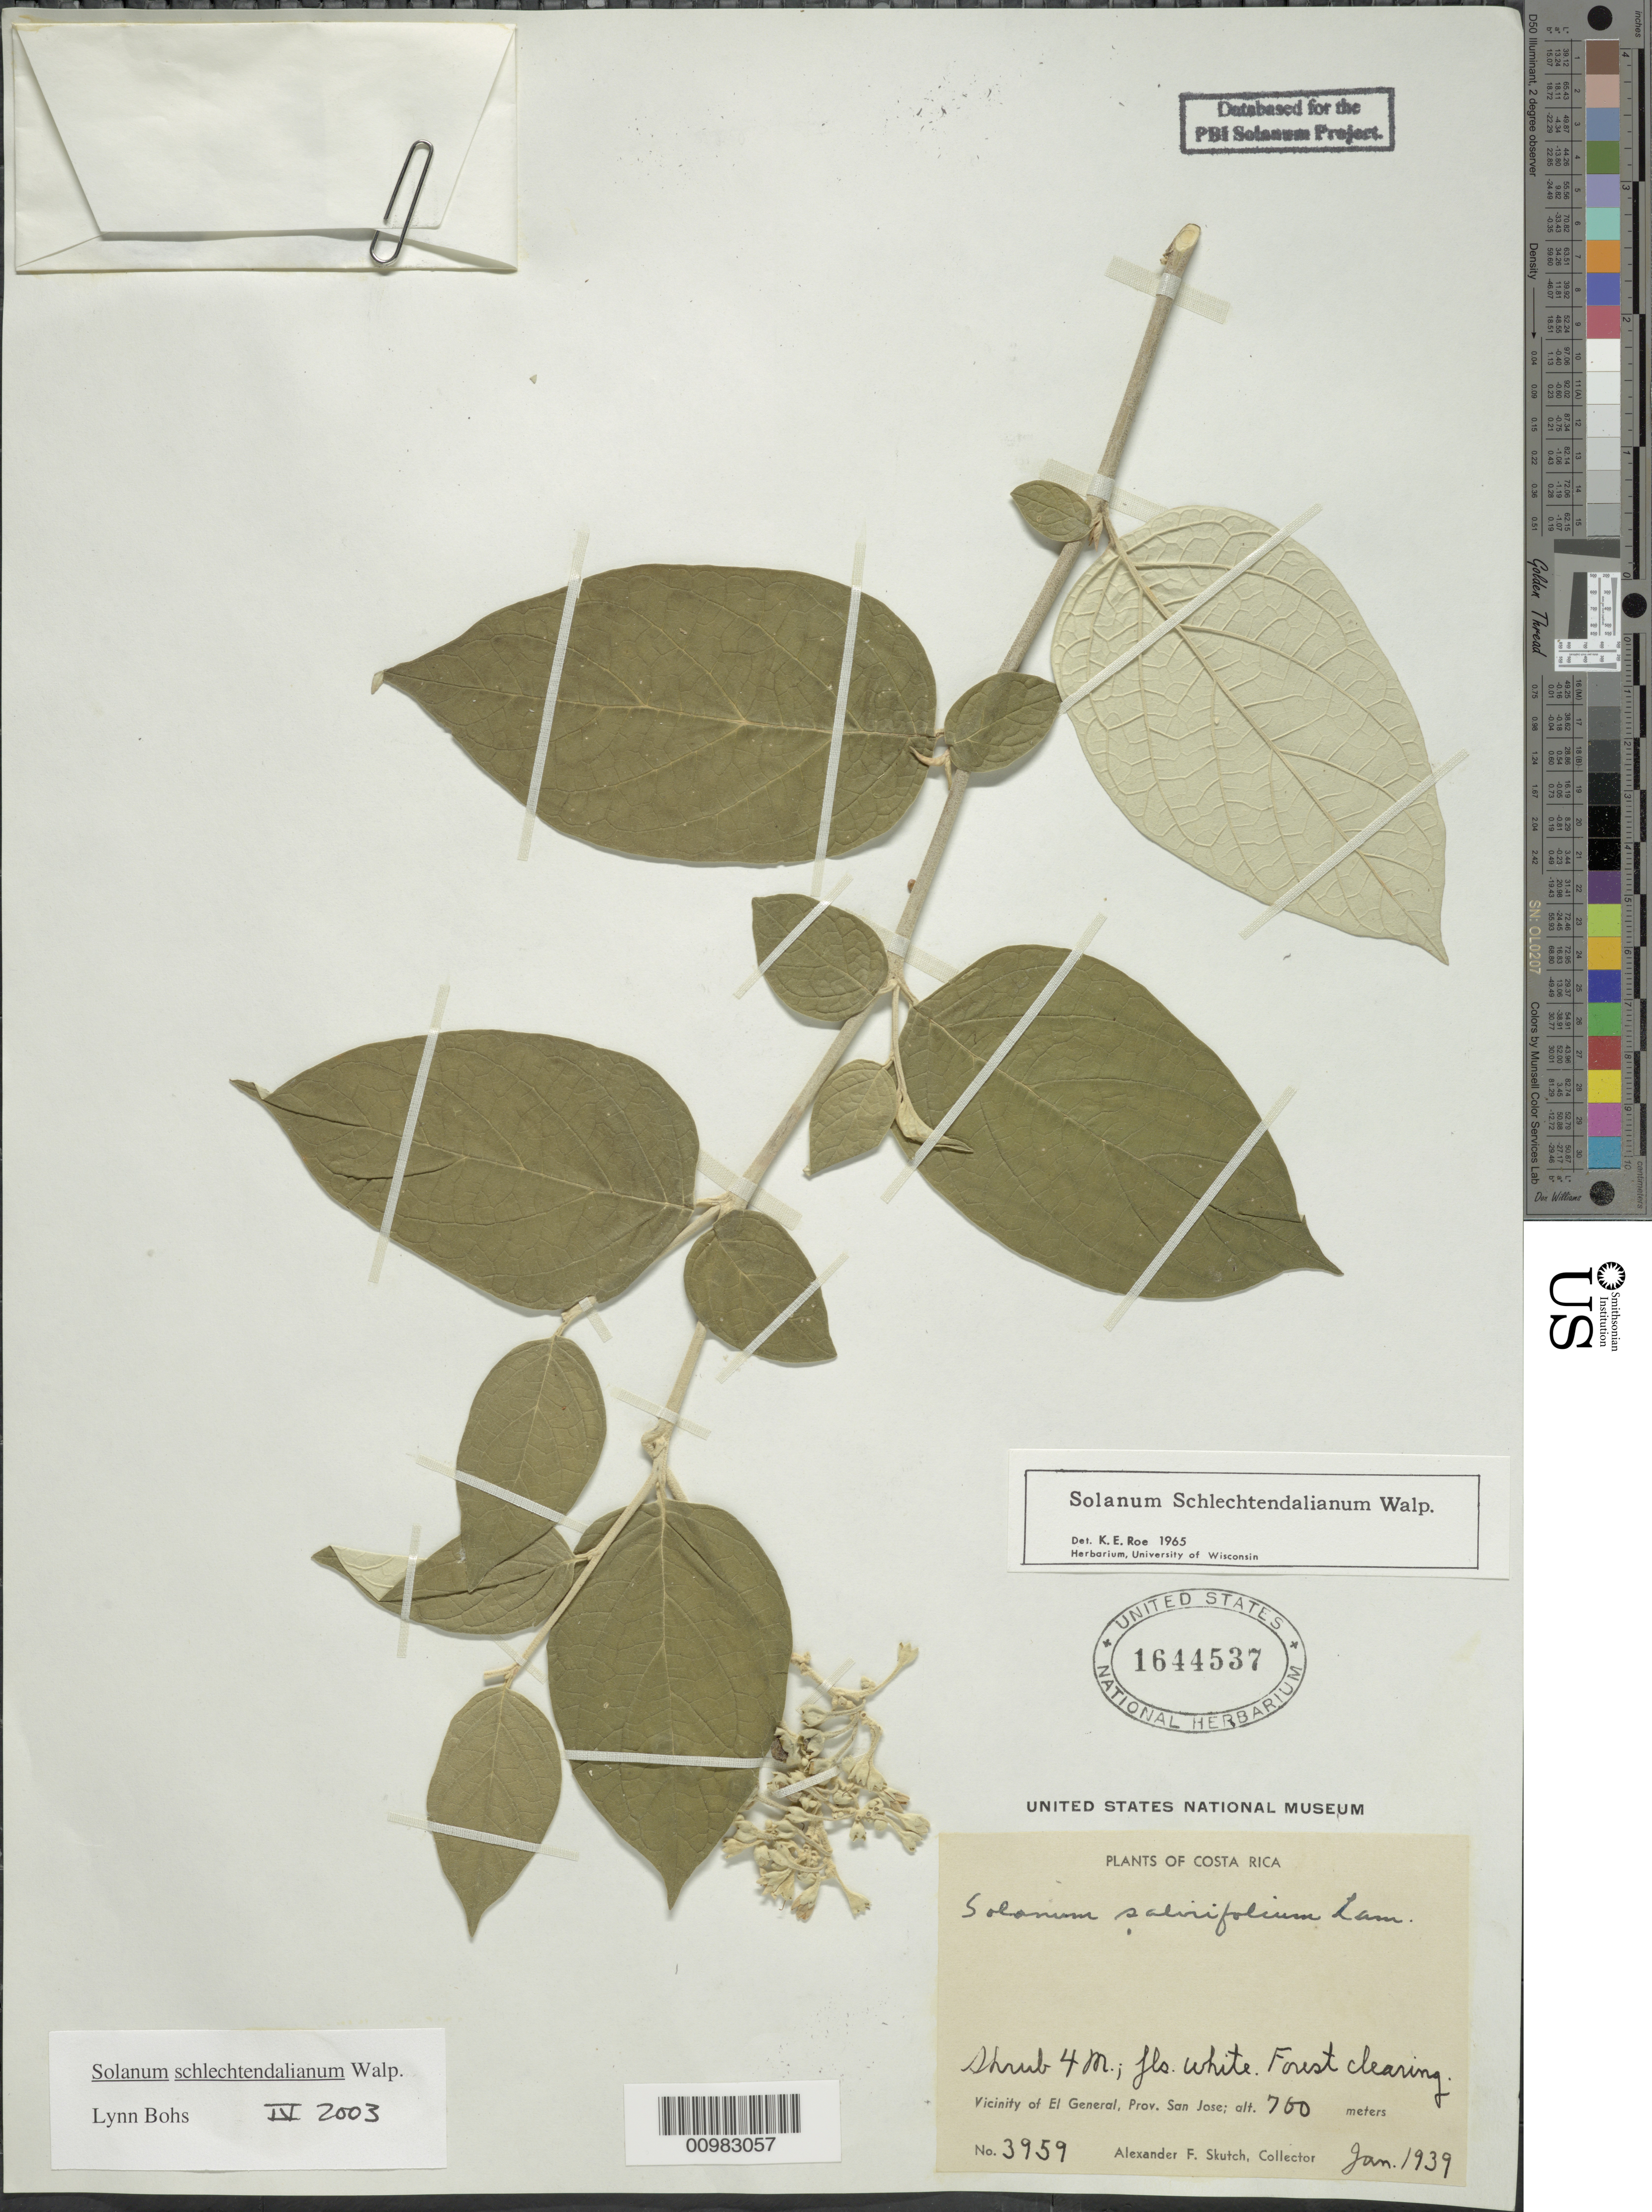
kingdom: Plantae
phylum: Tracheophyta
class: Magnoliopsida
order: Solanales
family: Solanaceae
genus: Solanum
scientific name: Solanum schlechtendalianum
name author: Walp.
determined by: Bohs, L. A.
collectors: A. F. Skutch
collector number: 3959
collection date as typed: Jan 1939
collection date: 1939-01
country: Costa Rica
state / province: San José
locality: Vicinity of El General.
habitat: Forest clearing.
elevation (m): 700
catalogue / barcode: US 1644537